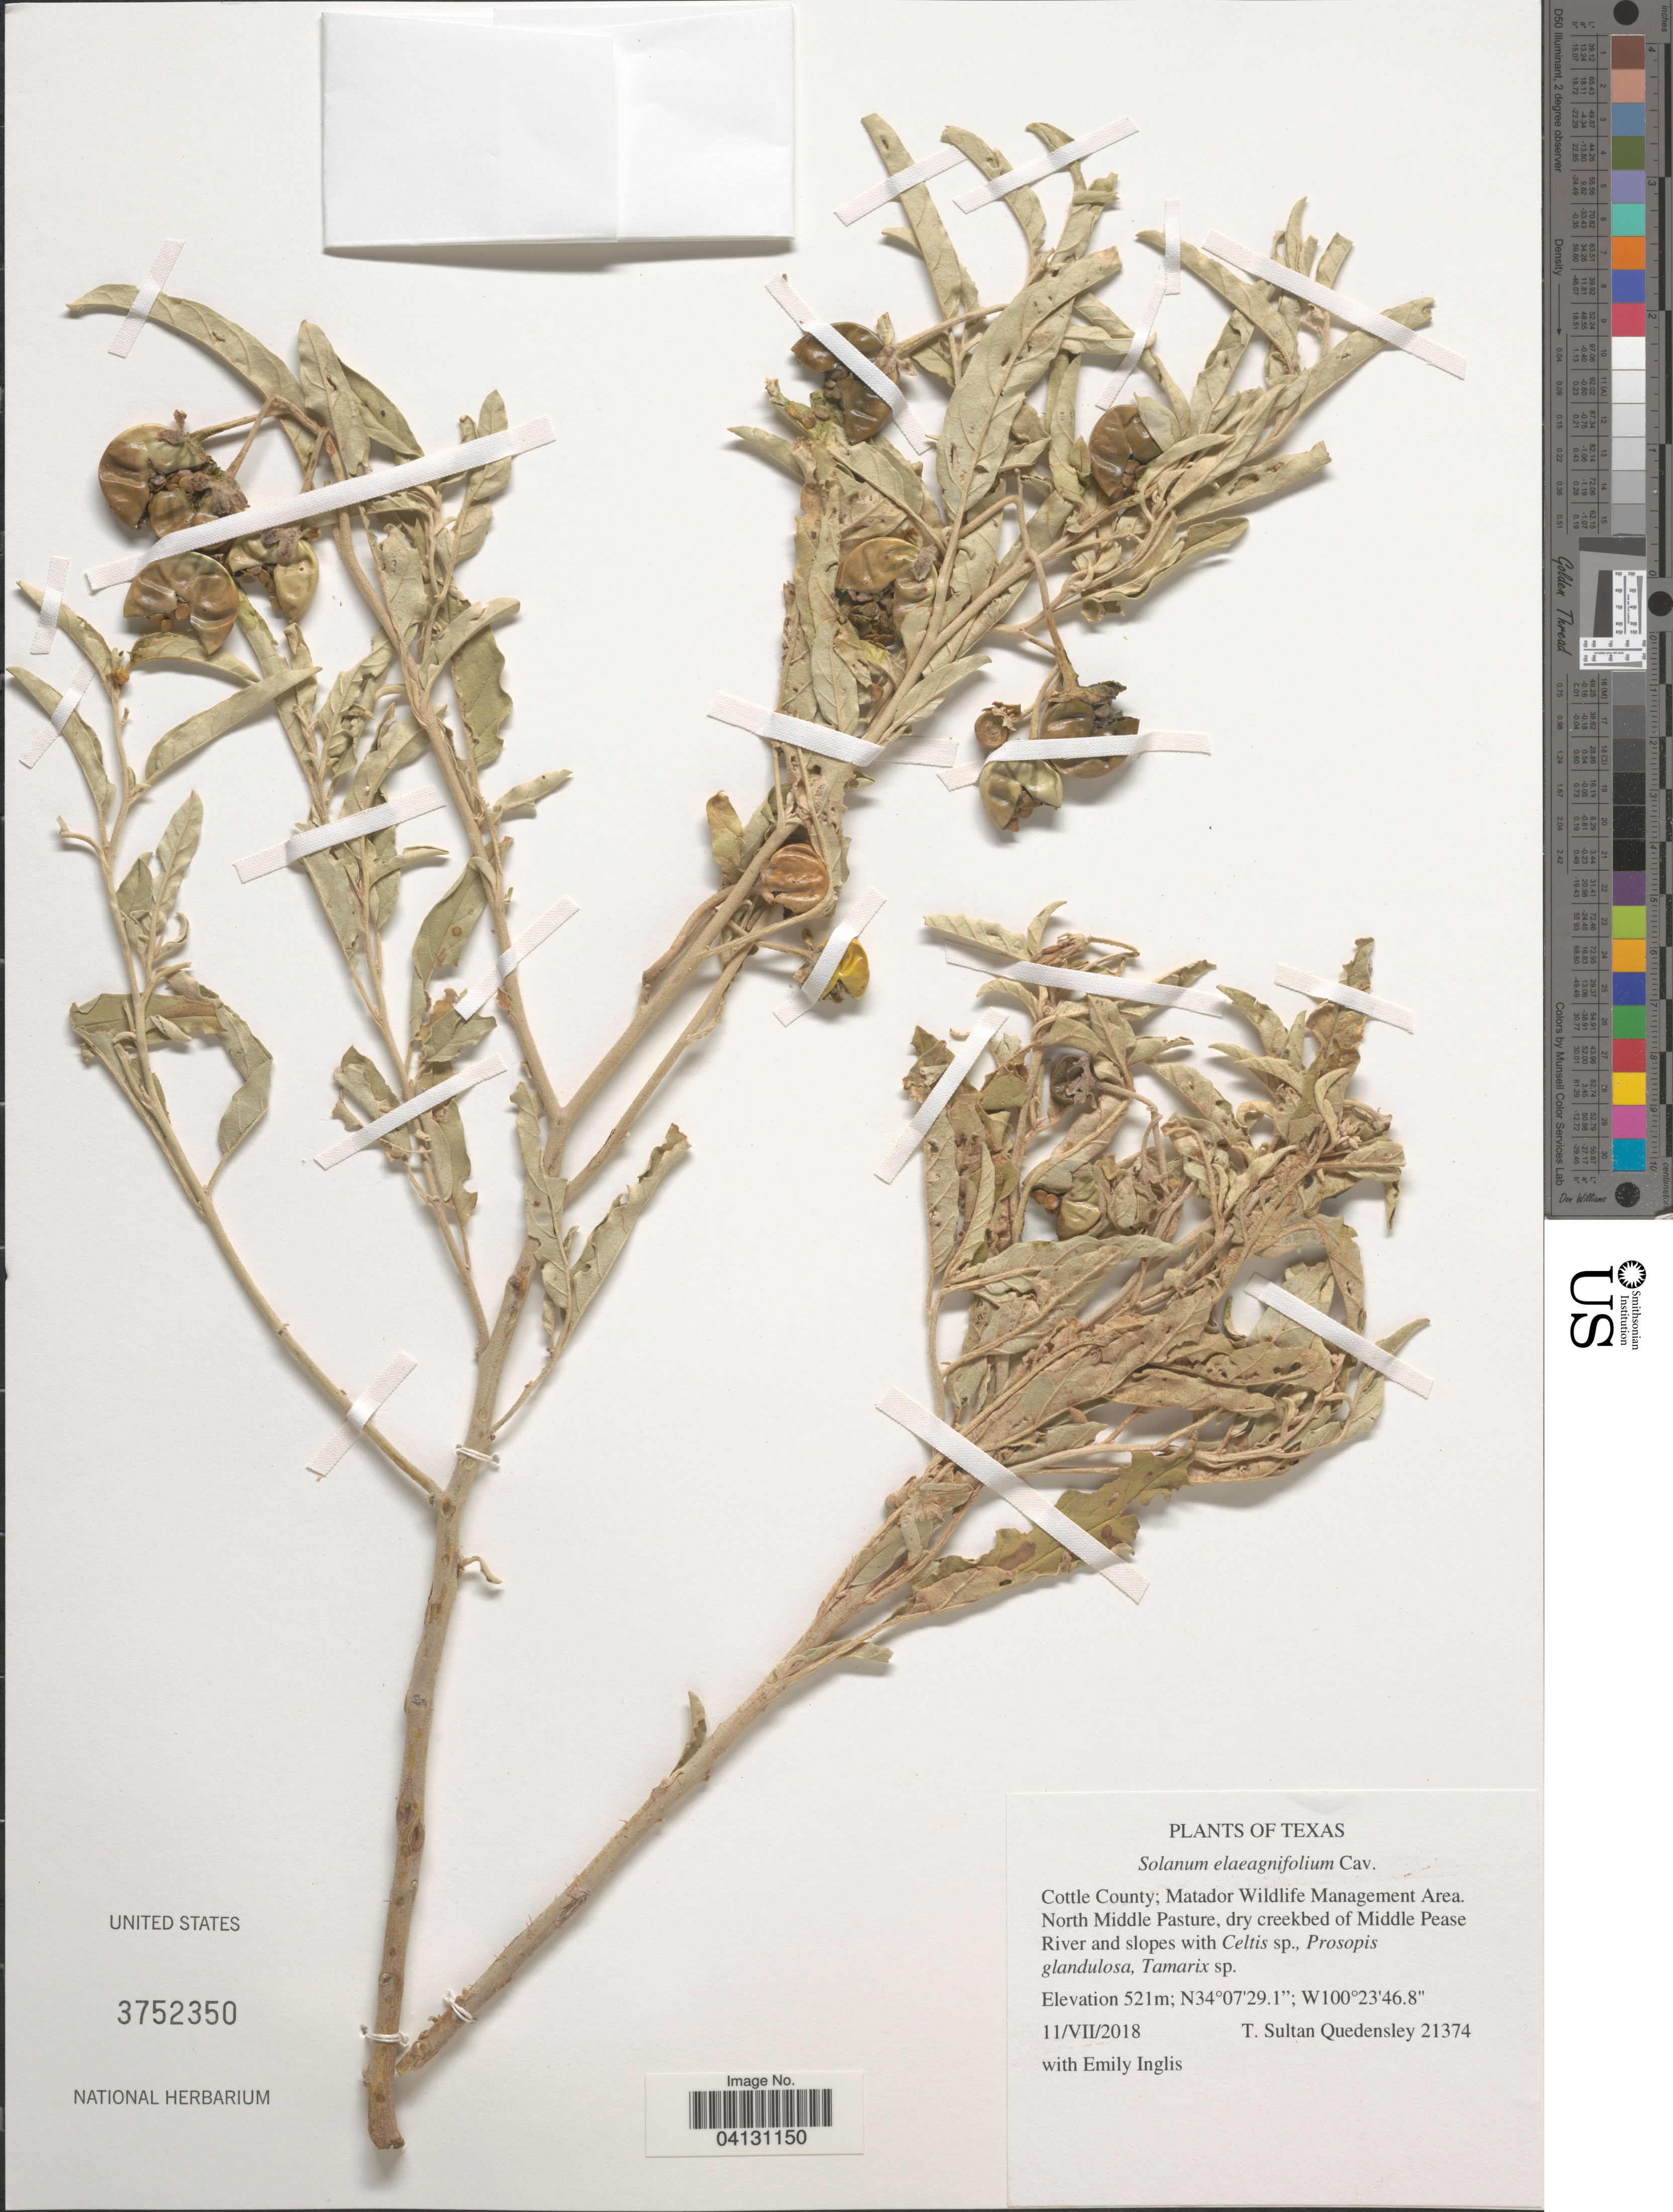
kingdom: Plantae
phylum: Tracheophyta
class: Magnoliopsida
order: Solanales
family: Solanaceae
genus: Solanum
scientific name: Solanum elaeagnifolium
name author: Cav.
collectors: T. S. Quedensley & E. Inglis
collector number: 21374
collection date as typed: Transcribed d/m/y: 11/7/2018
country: United States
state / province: Texas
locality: Cottle County: Matador Wildlife Management Area. North Middle Pasture, dry creekbed of Middle Pease River and slopes.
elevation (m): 521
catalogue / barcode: US 3752350